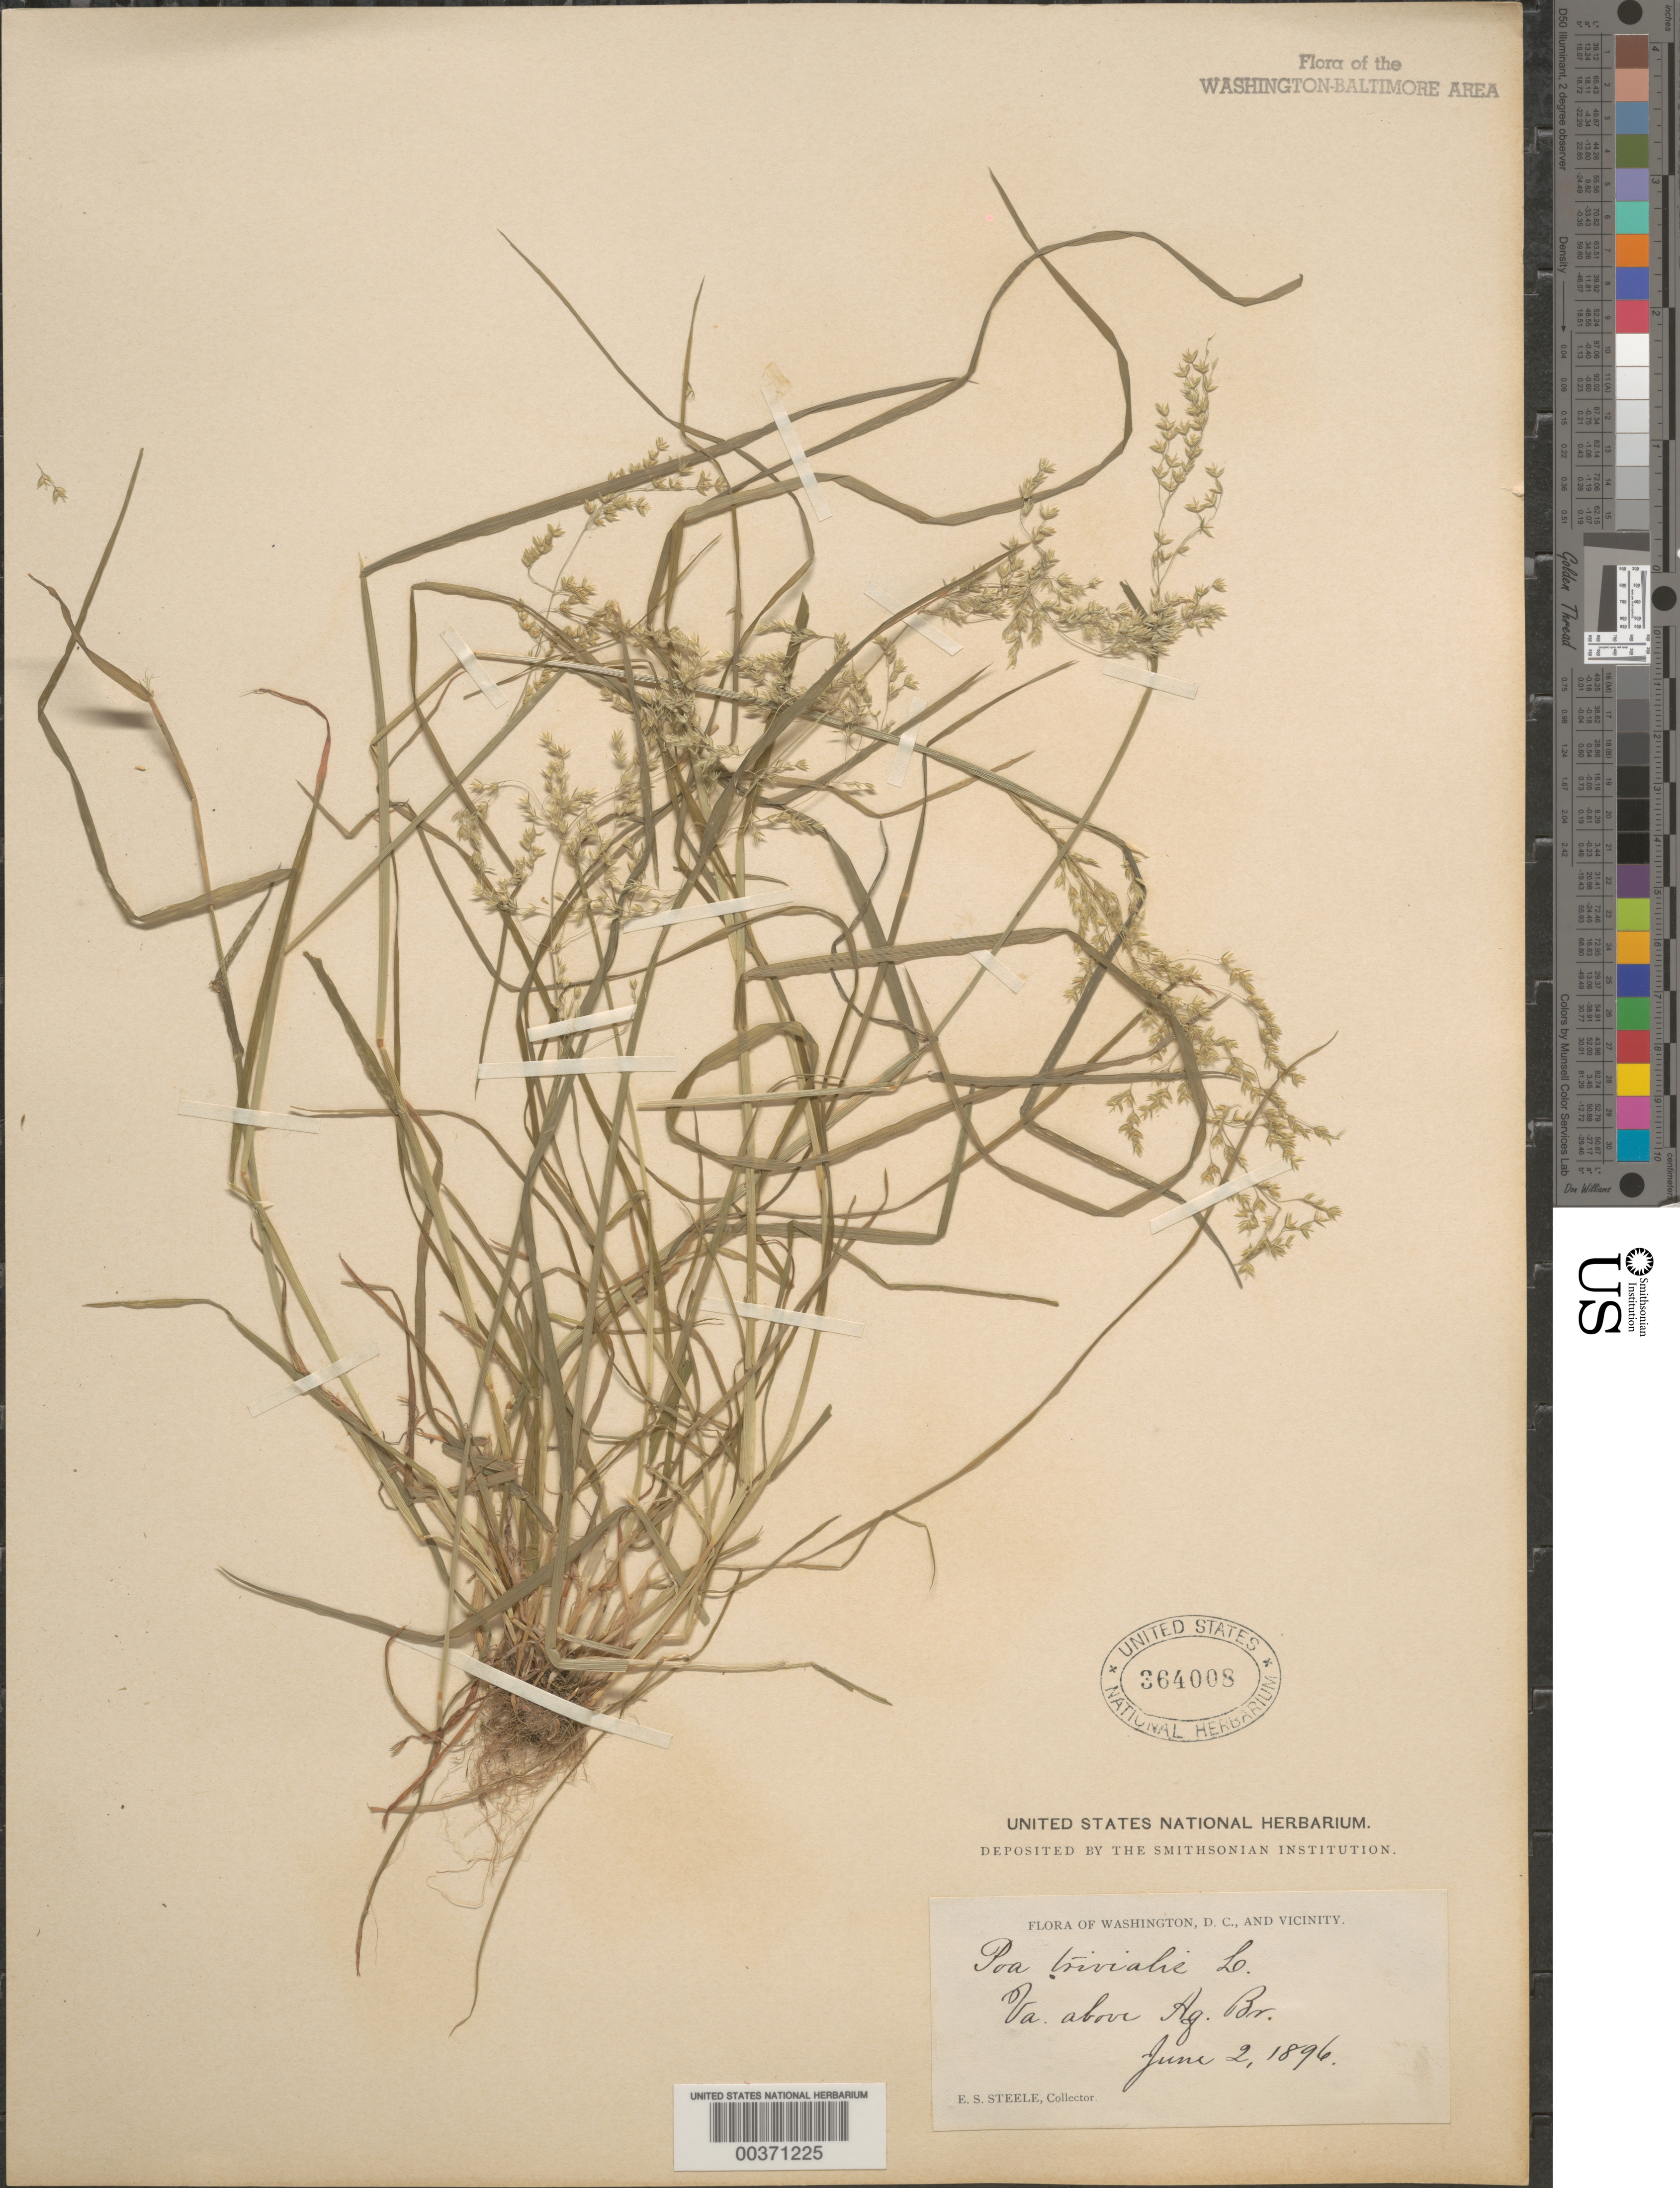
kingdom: Plantae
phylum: Tracheophyta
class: Liliopsida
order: Poales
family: Poaceae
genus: Poa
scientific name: Poa trivialis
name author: L.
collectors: E. Steele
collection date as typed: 02 Jun 1896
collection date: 1896-06-02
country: United States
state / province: Virginia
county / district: Fairfax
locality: Above Aqueduct Bridge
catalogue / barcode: US 364008